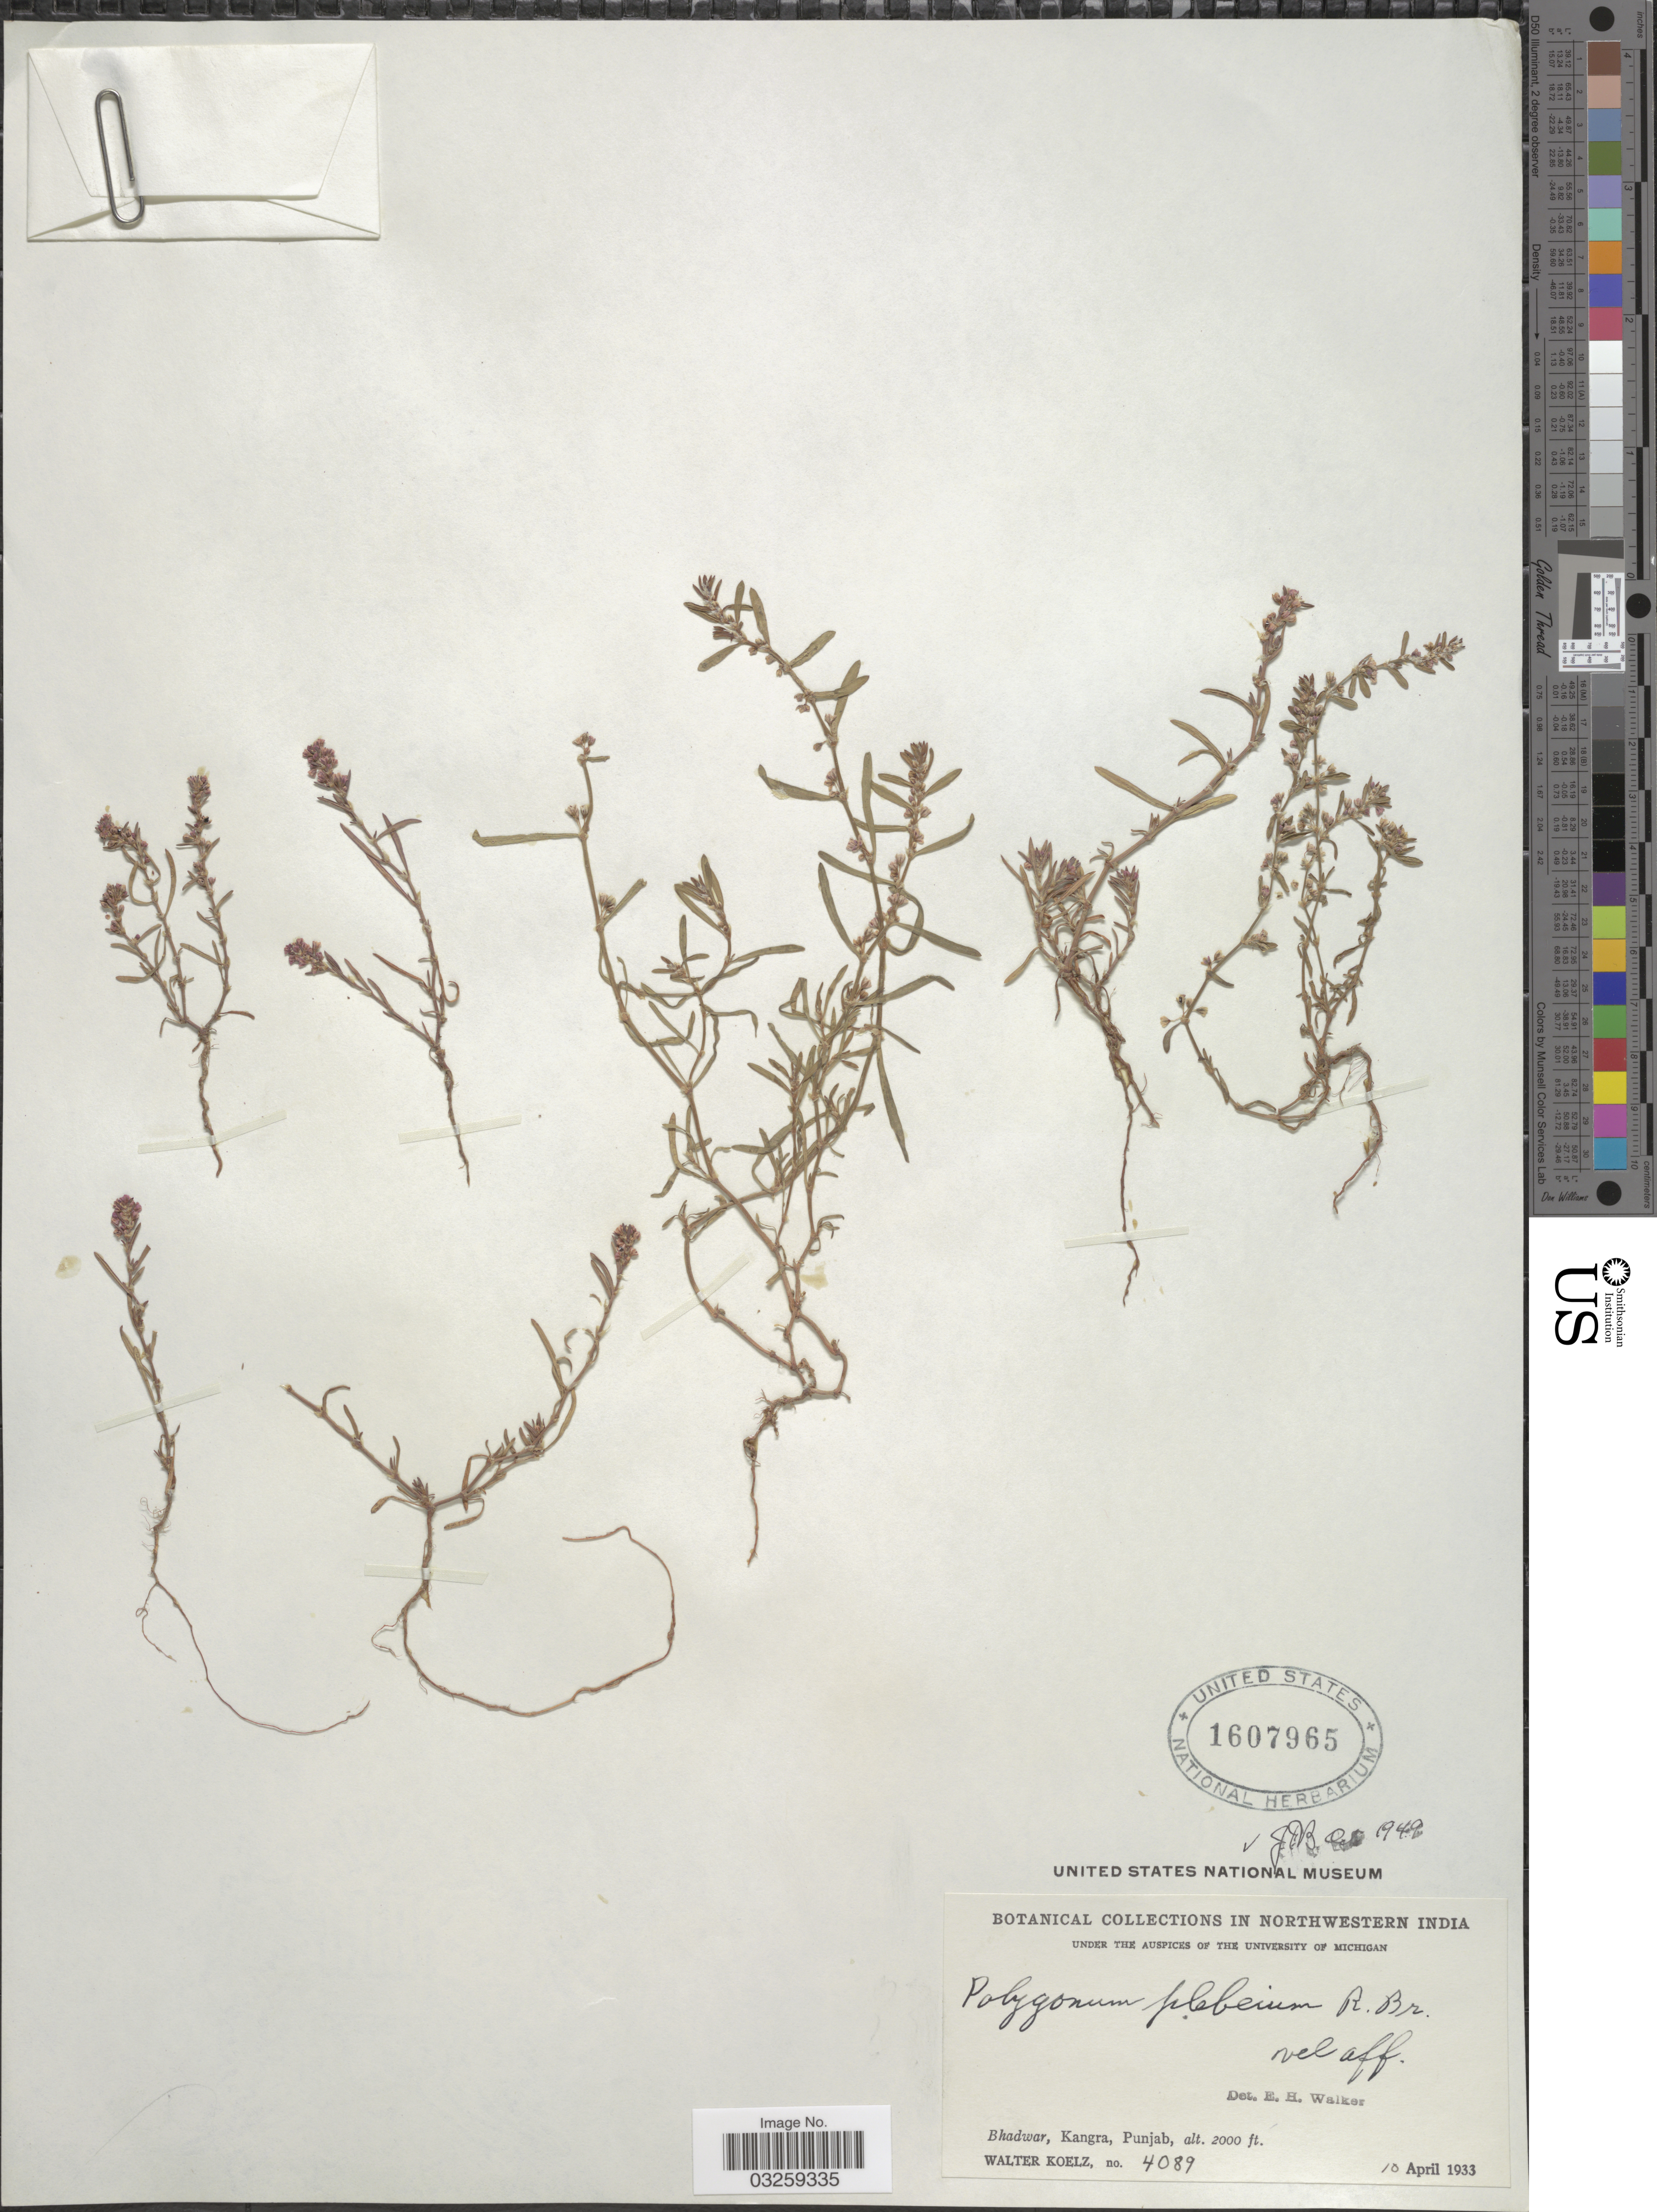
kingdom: Plantae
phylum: Tracheophyta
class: Magnoliopsida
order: Caryophyllales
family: Polygonaceae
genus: Polygonum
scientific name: Polygonum plebeium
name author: R. Br.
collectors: W. N. Koelz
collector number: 4089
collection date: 1933-04-10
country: India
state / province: Punjab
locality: Northwestern India. Bhadwar, Kangra.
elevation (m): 610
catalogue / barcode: US 1607965